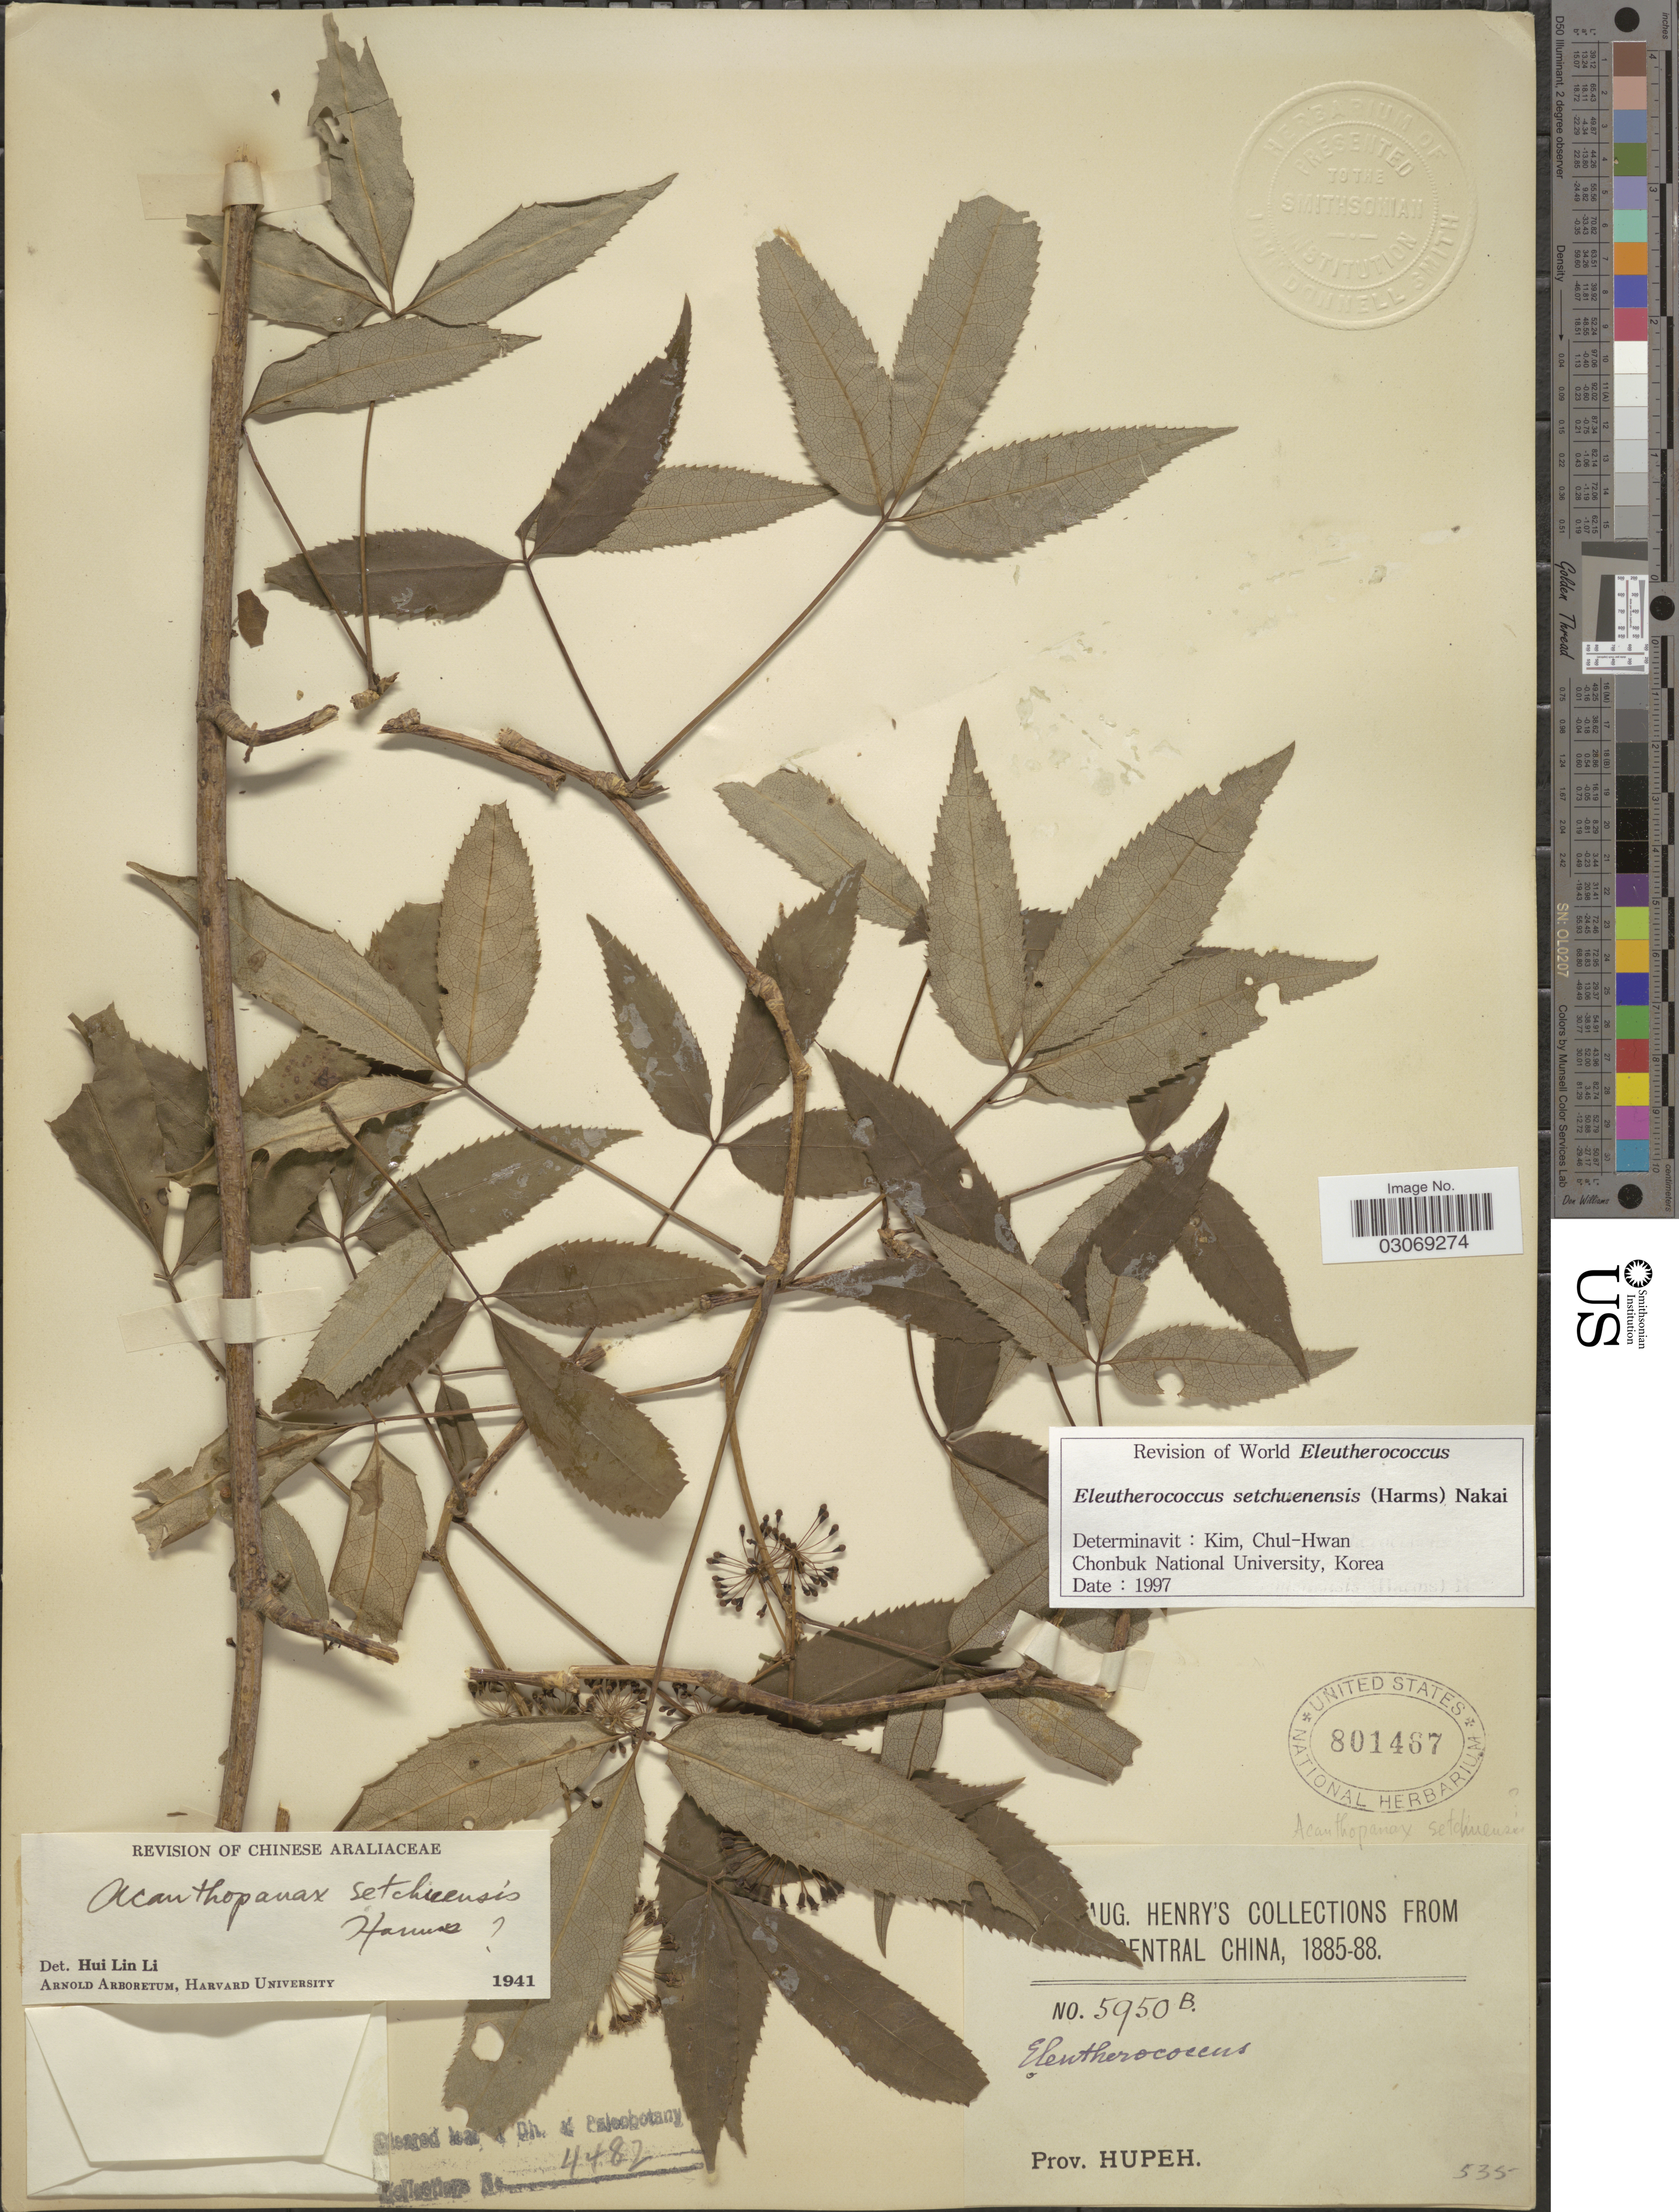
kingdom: Plantae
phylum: Tracheophyta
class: Magnoliopsida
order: Apiales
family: Araliaceae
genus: Eleutherococcus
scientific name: Eleutherococcus setchuenensis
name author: (Harms) Nakai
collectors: A. Henry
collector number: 5950 B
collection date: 1885/1888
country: China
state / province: Hubei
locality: Central China. Prov. Hupeh.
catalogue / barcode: US 801467